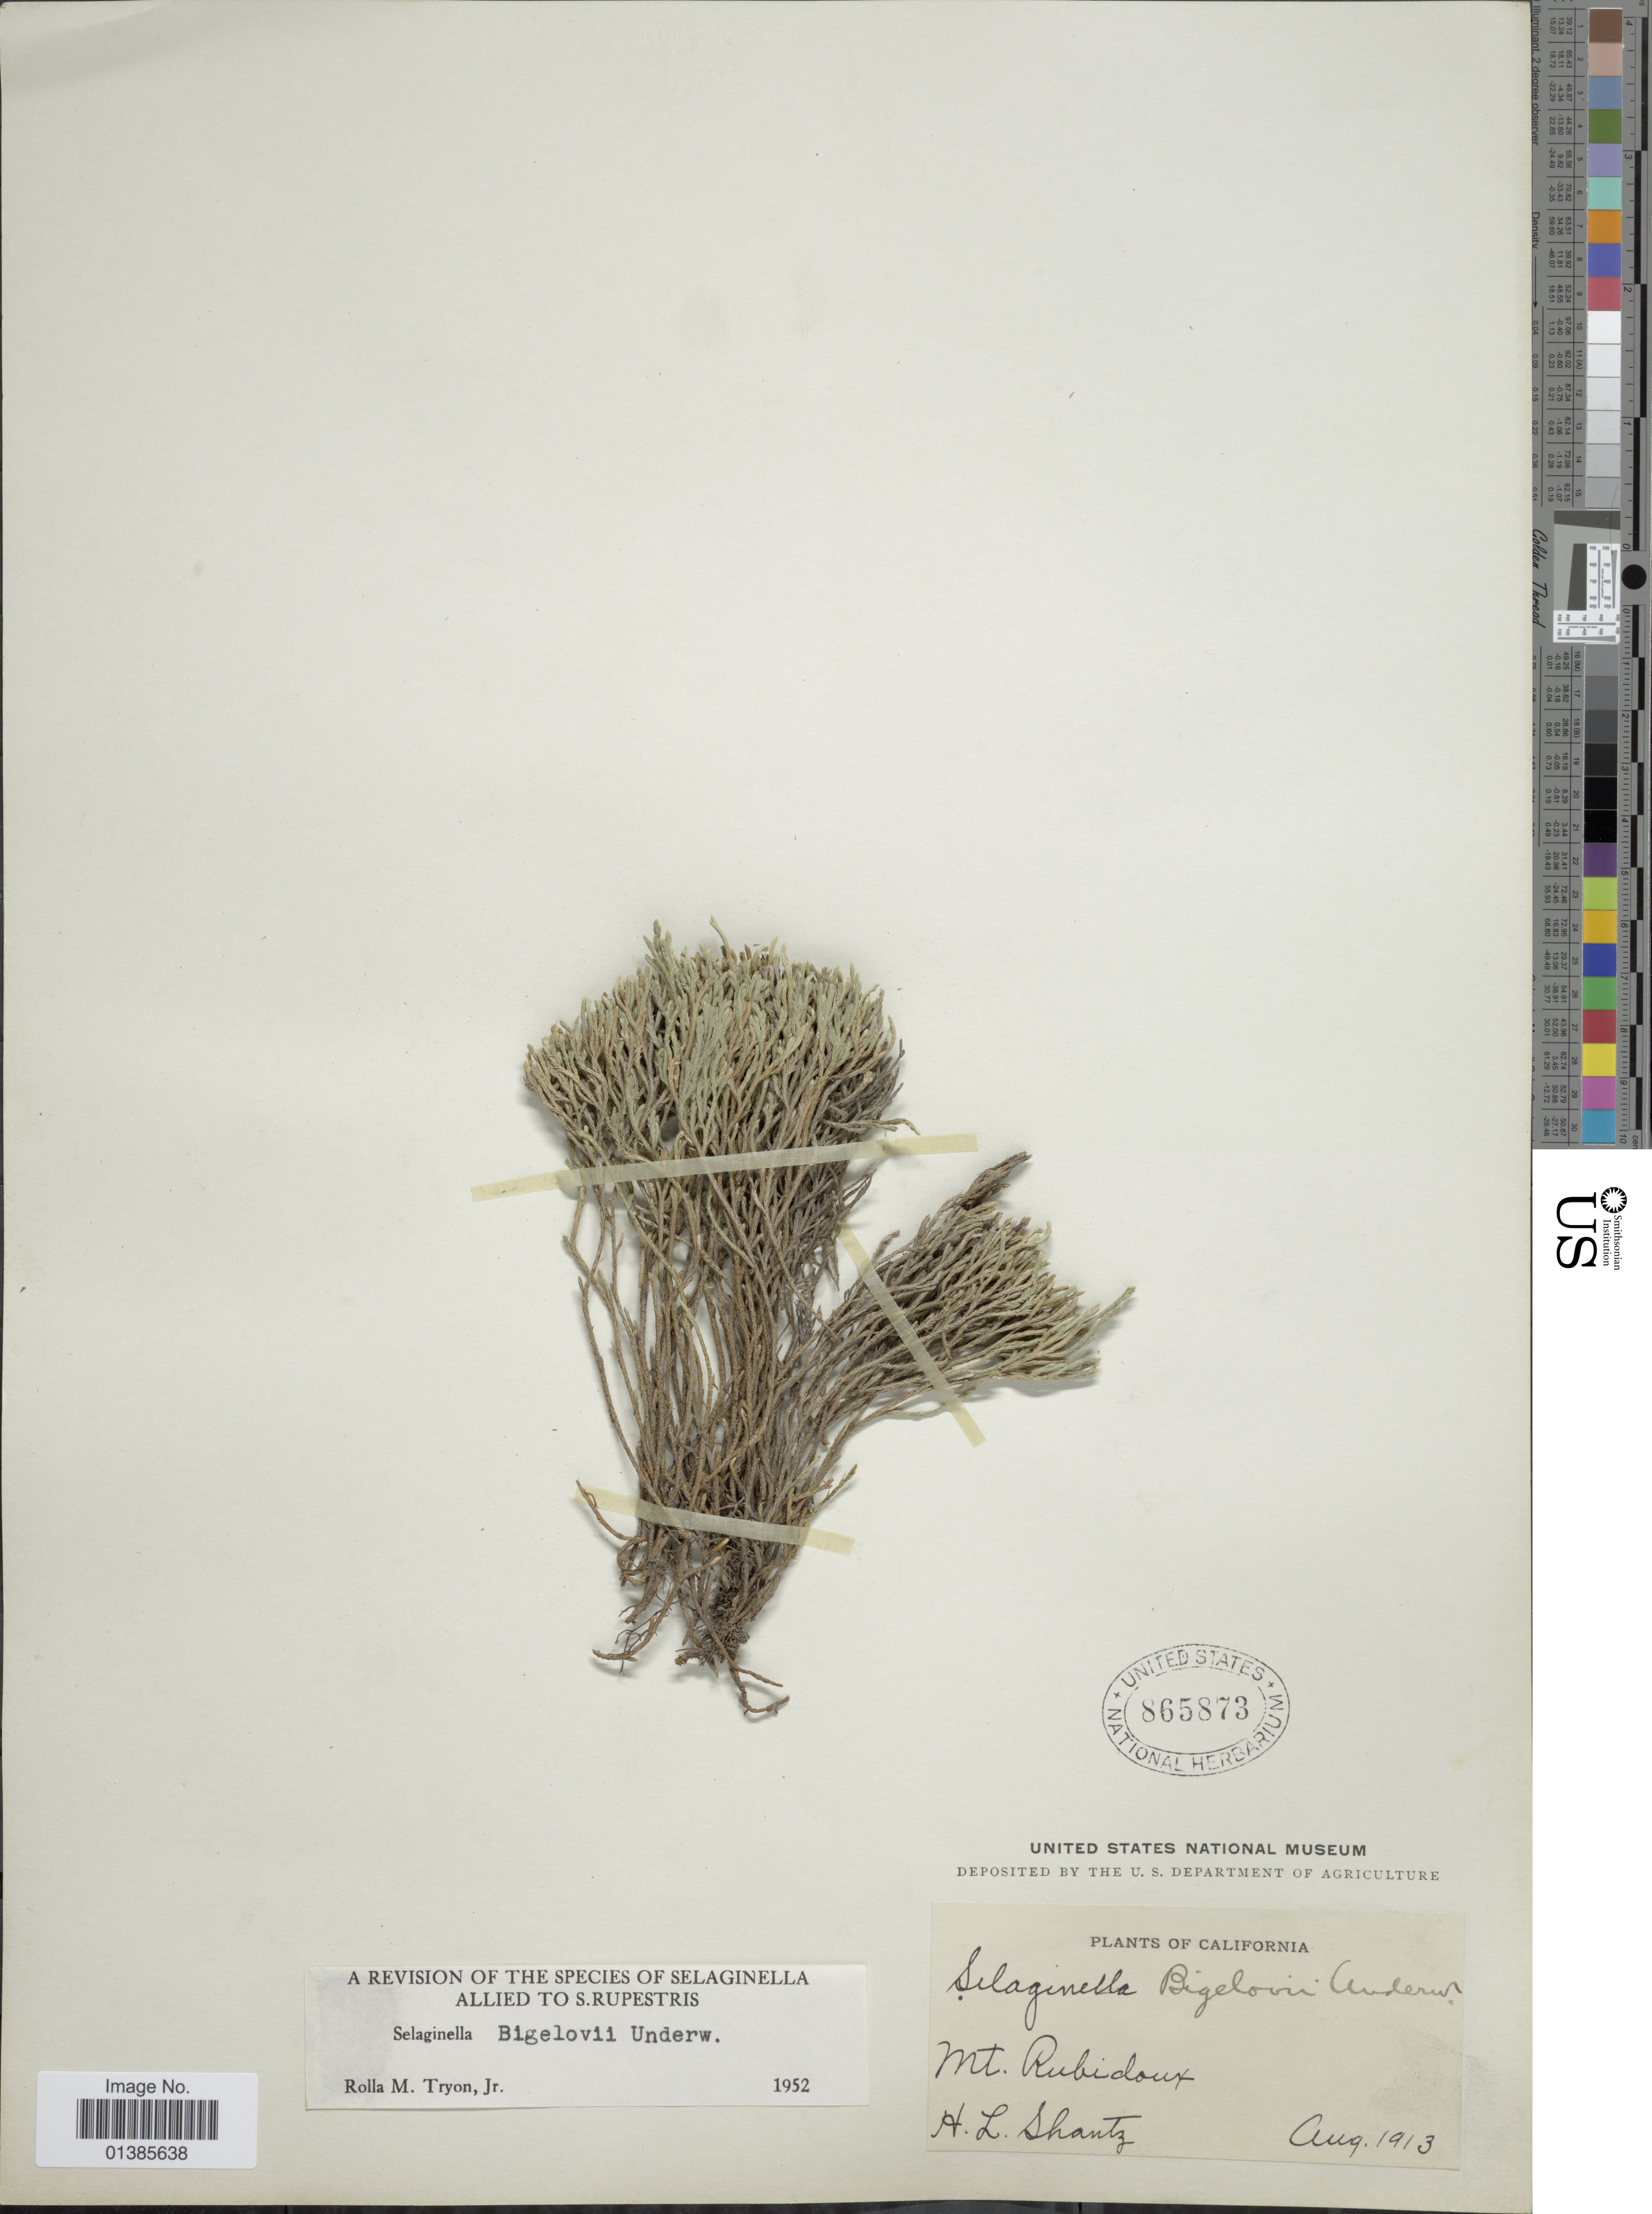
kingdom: Plantae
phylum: Tracheophyta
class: Lycopodiopsida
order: Selaginellales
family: Selaginellaceae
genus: Selaginella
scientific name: Selaginella bigelovii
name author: Underw.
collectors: H. Shantz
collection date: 1913-08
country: United States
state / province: California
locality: Mt. Rubidoux.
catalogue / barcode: US 865873